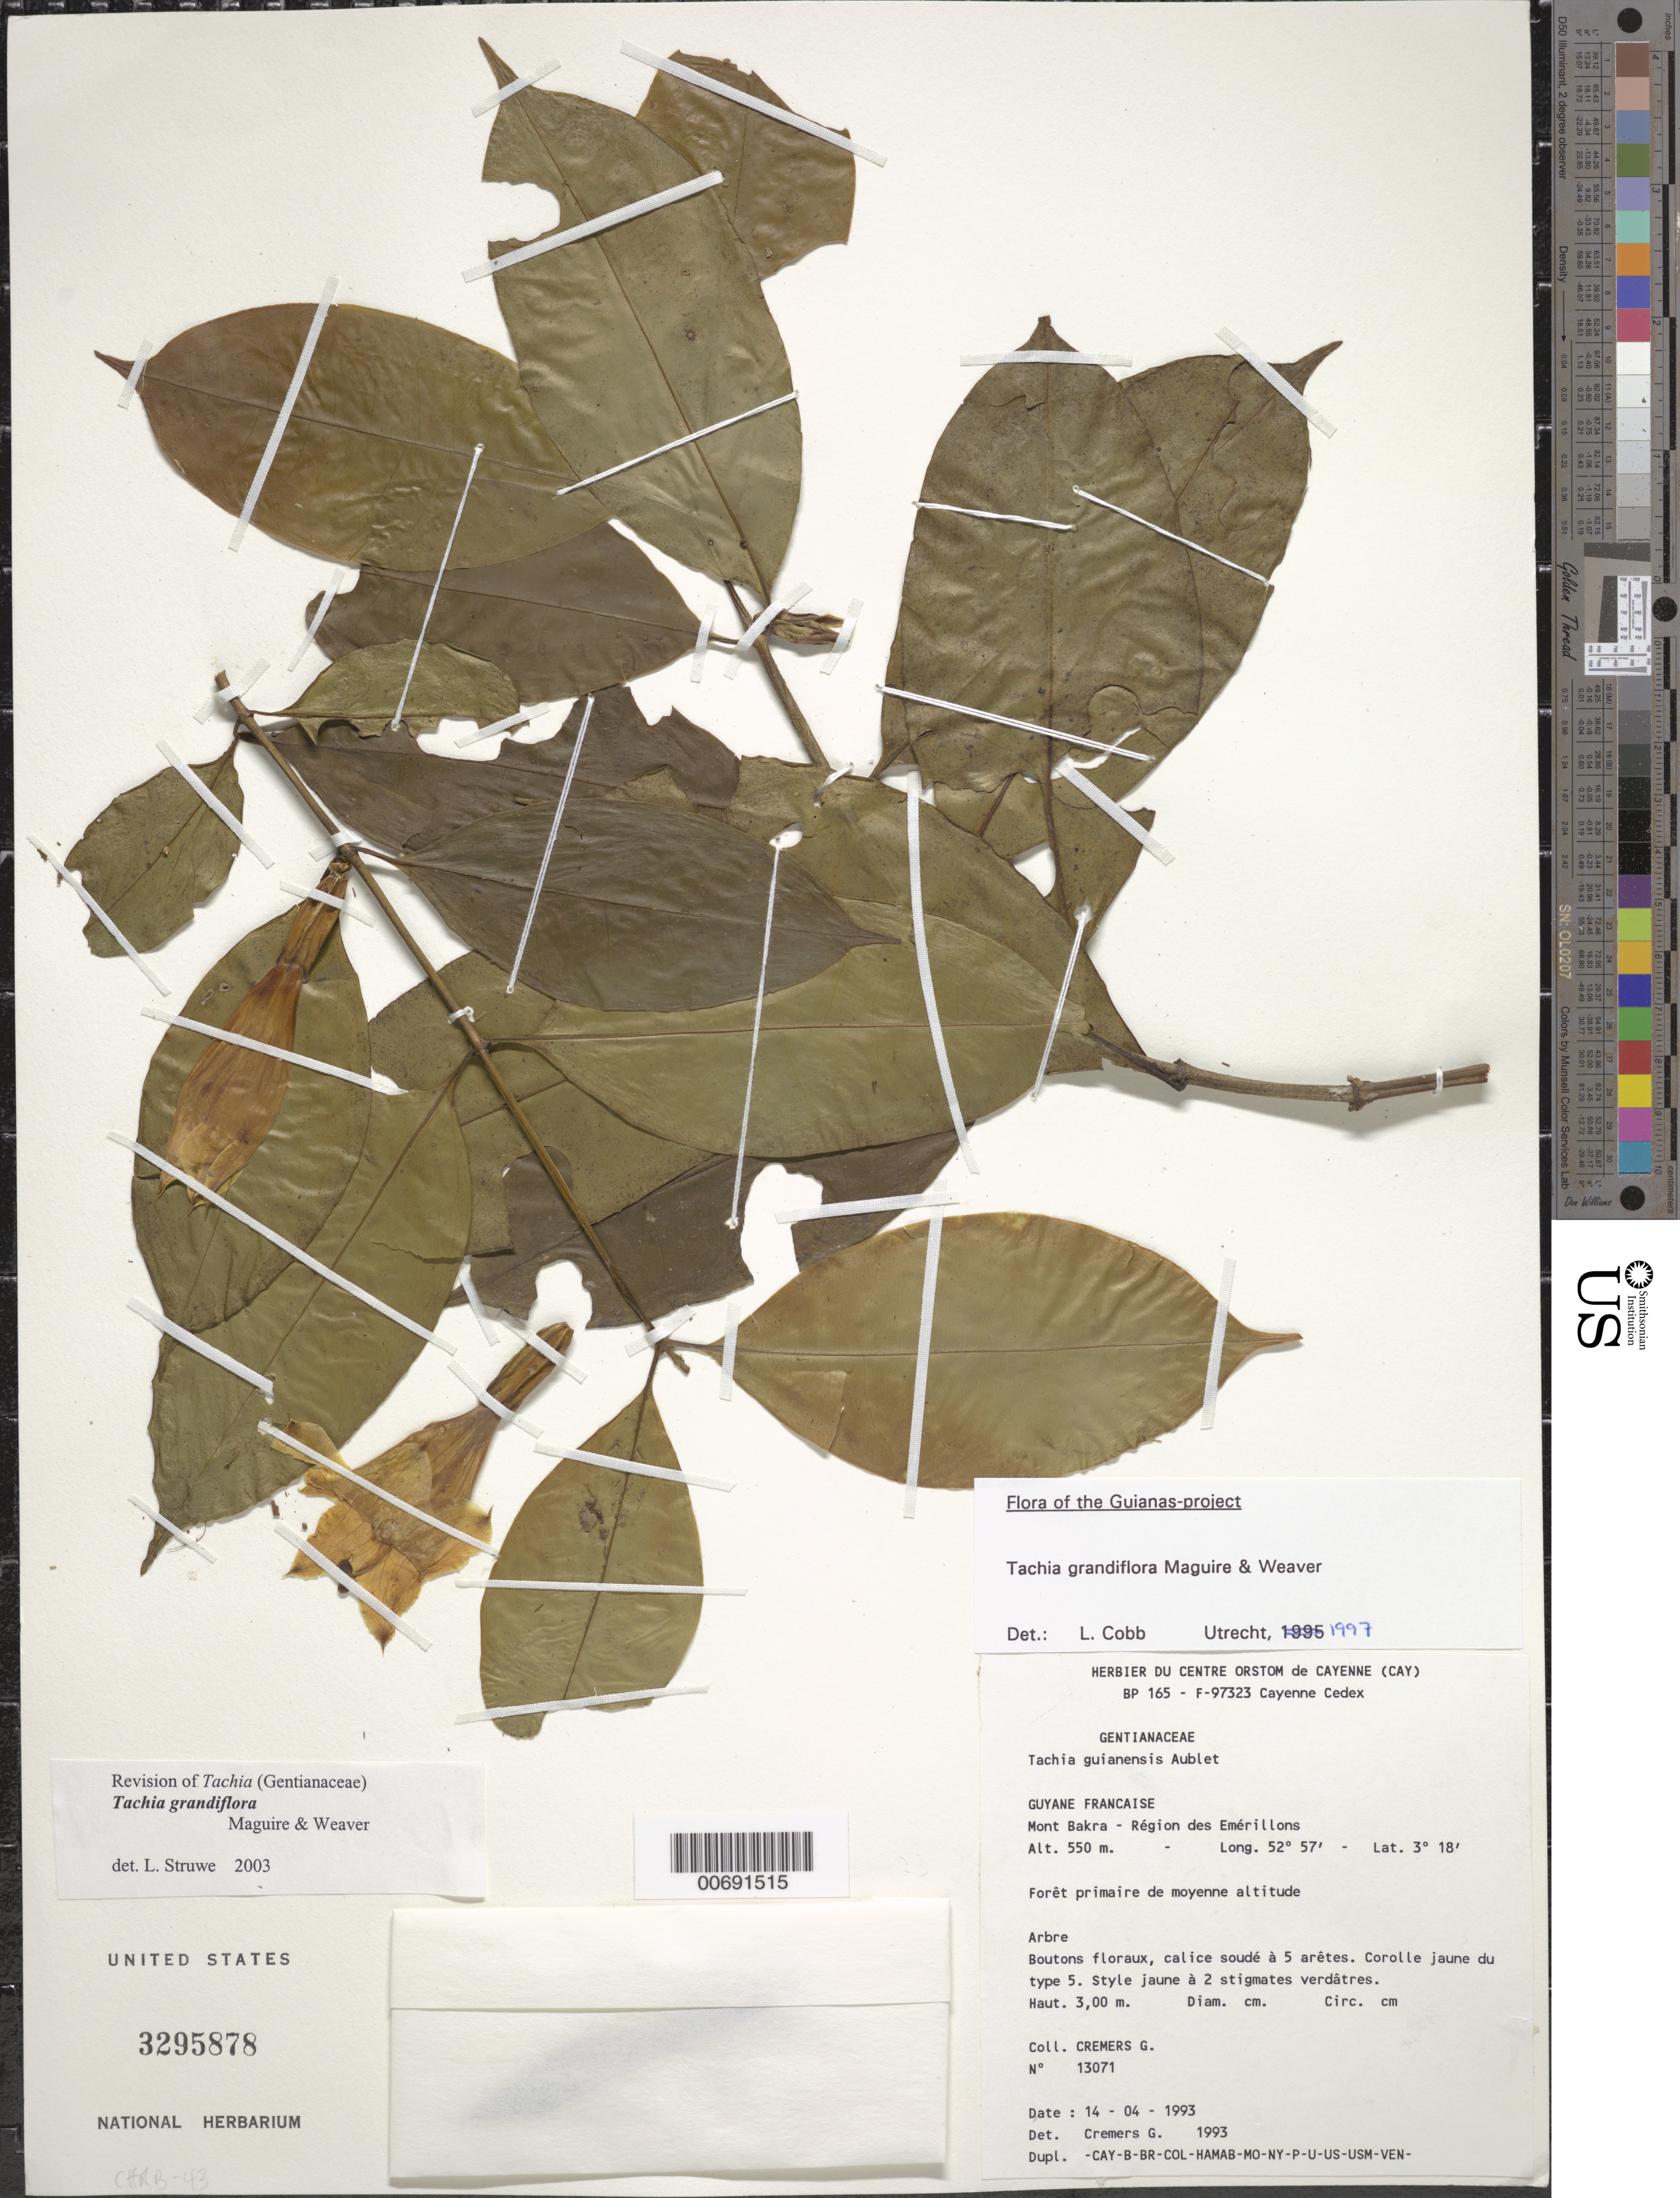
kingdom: Plantae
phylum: Tracheophyta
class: Magnoliopsida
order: Gentianales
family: Gentianaceae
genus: Tachia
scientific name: Tachia guianensis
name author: Aubl.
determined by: Cremers, Georges A.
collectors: G. Cremers & J.-J. de Granville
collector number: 13071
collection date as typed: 14-Apr-93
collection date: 1993-04-14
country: French Guiana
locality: Mont Bakra, région des Emérillons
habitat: Forêt primaire de moyenne altitude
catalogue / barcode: US 3295878